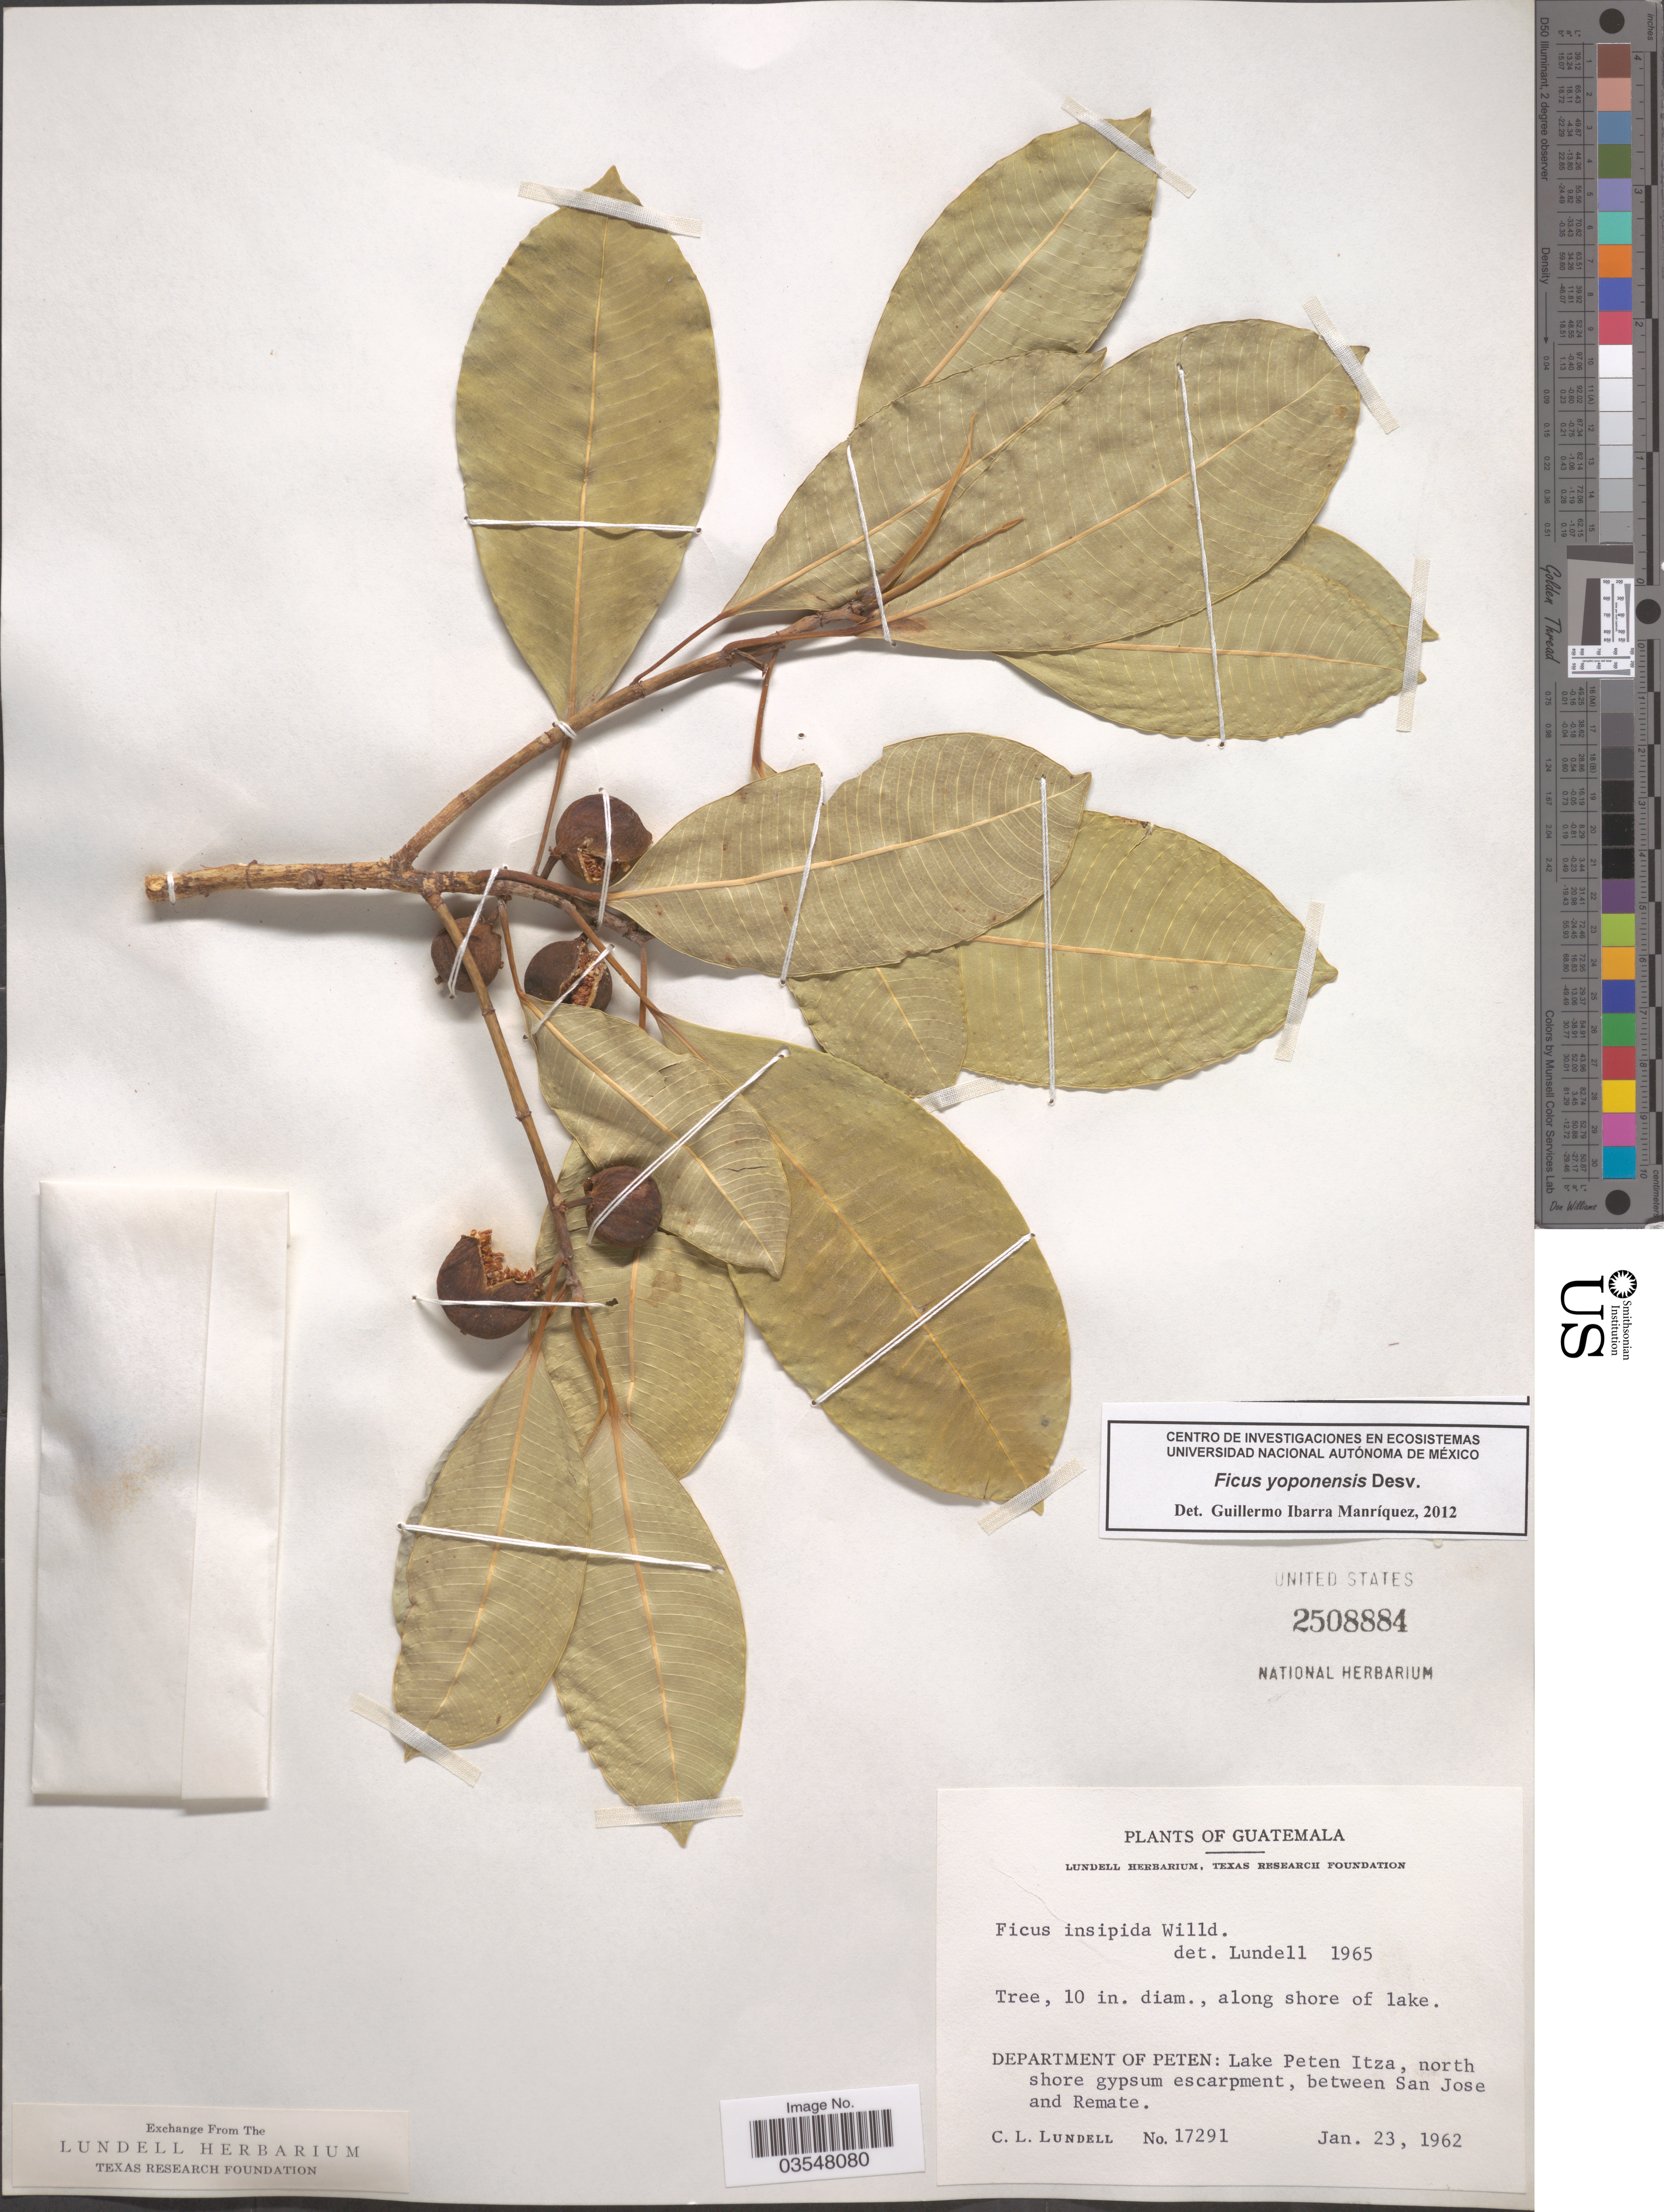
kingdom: Plantae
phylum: Tracheophyta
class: Magnoliopsida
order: Rosales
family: Moraceae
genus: Ficus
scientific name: Ficus yoponensis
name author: Desv.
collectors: C. L. Lundell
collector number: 17291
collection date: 1962-01-23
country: Guatemala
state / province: El Peten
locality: Department of Peten: Lake Peten Itza, north shore of gypsum escarpment, between San Jose and Remate.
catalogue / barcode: US 2508884